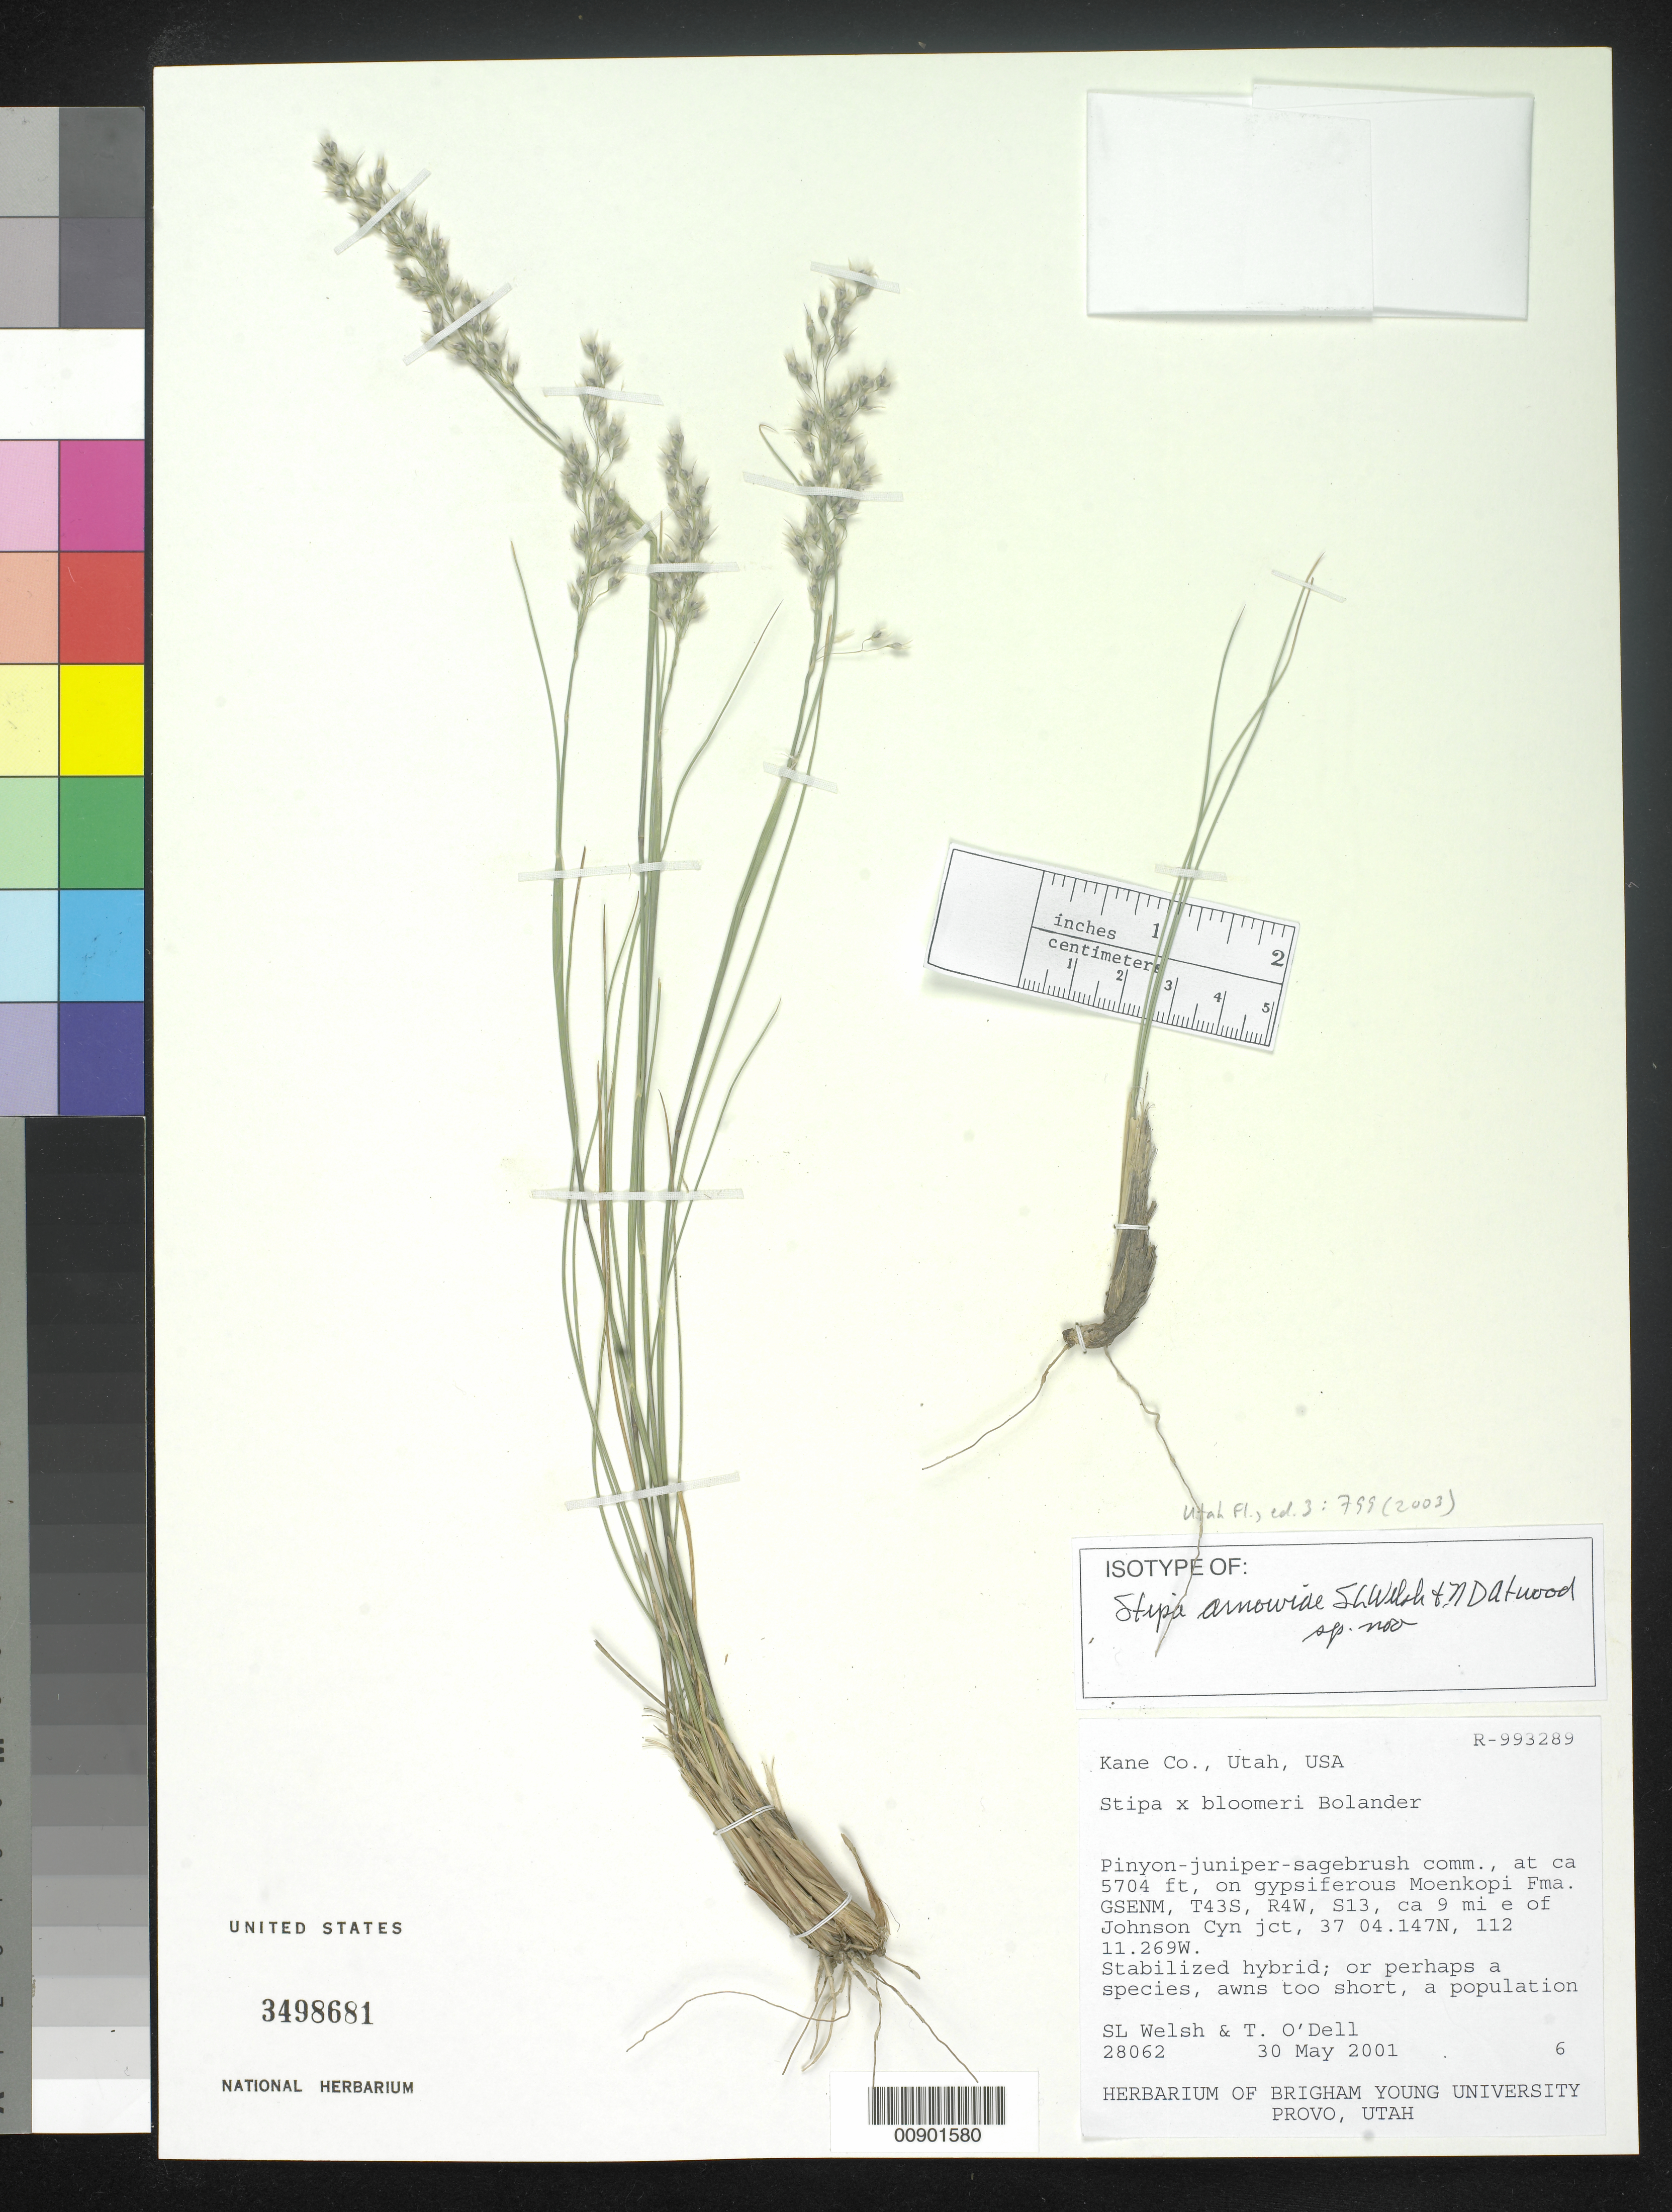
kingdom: Plantae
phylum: Tracheophyta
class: Liliopsida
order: Poales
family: Poaceae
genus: Stipa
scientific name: Stipa arnowiae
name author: S.L. Welsh & Atwood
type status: Isotype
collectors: S. Welsh & T. O'Dell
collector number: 28062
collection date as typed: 30 May 2001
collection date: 2001-05-30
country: United States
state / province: Utah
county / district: Kane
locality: On gypsiferous Moenkopi Fma. GSENM, T43S, R4W, S13, ca 9 mi e of Johson Cyn jct.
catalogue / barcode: US 3498681